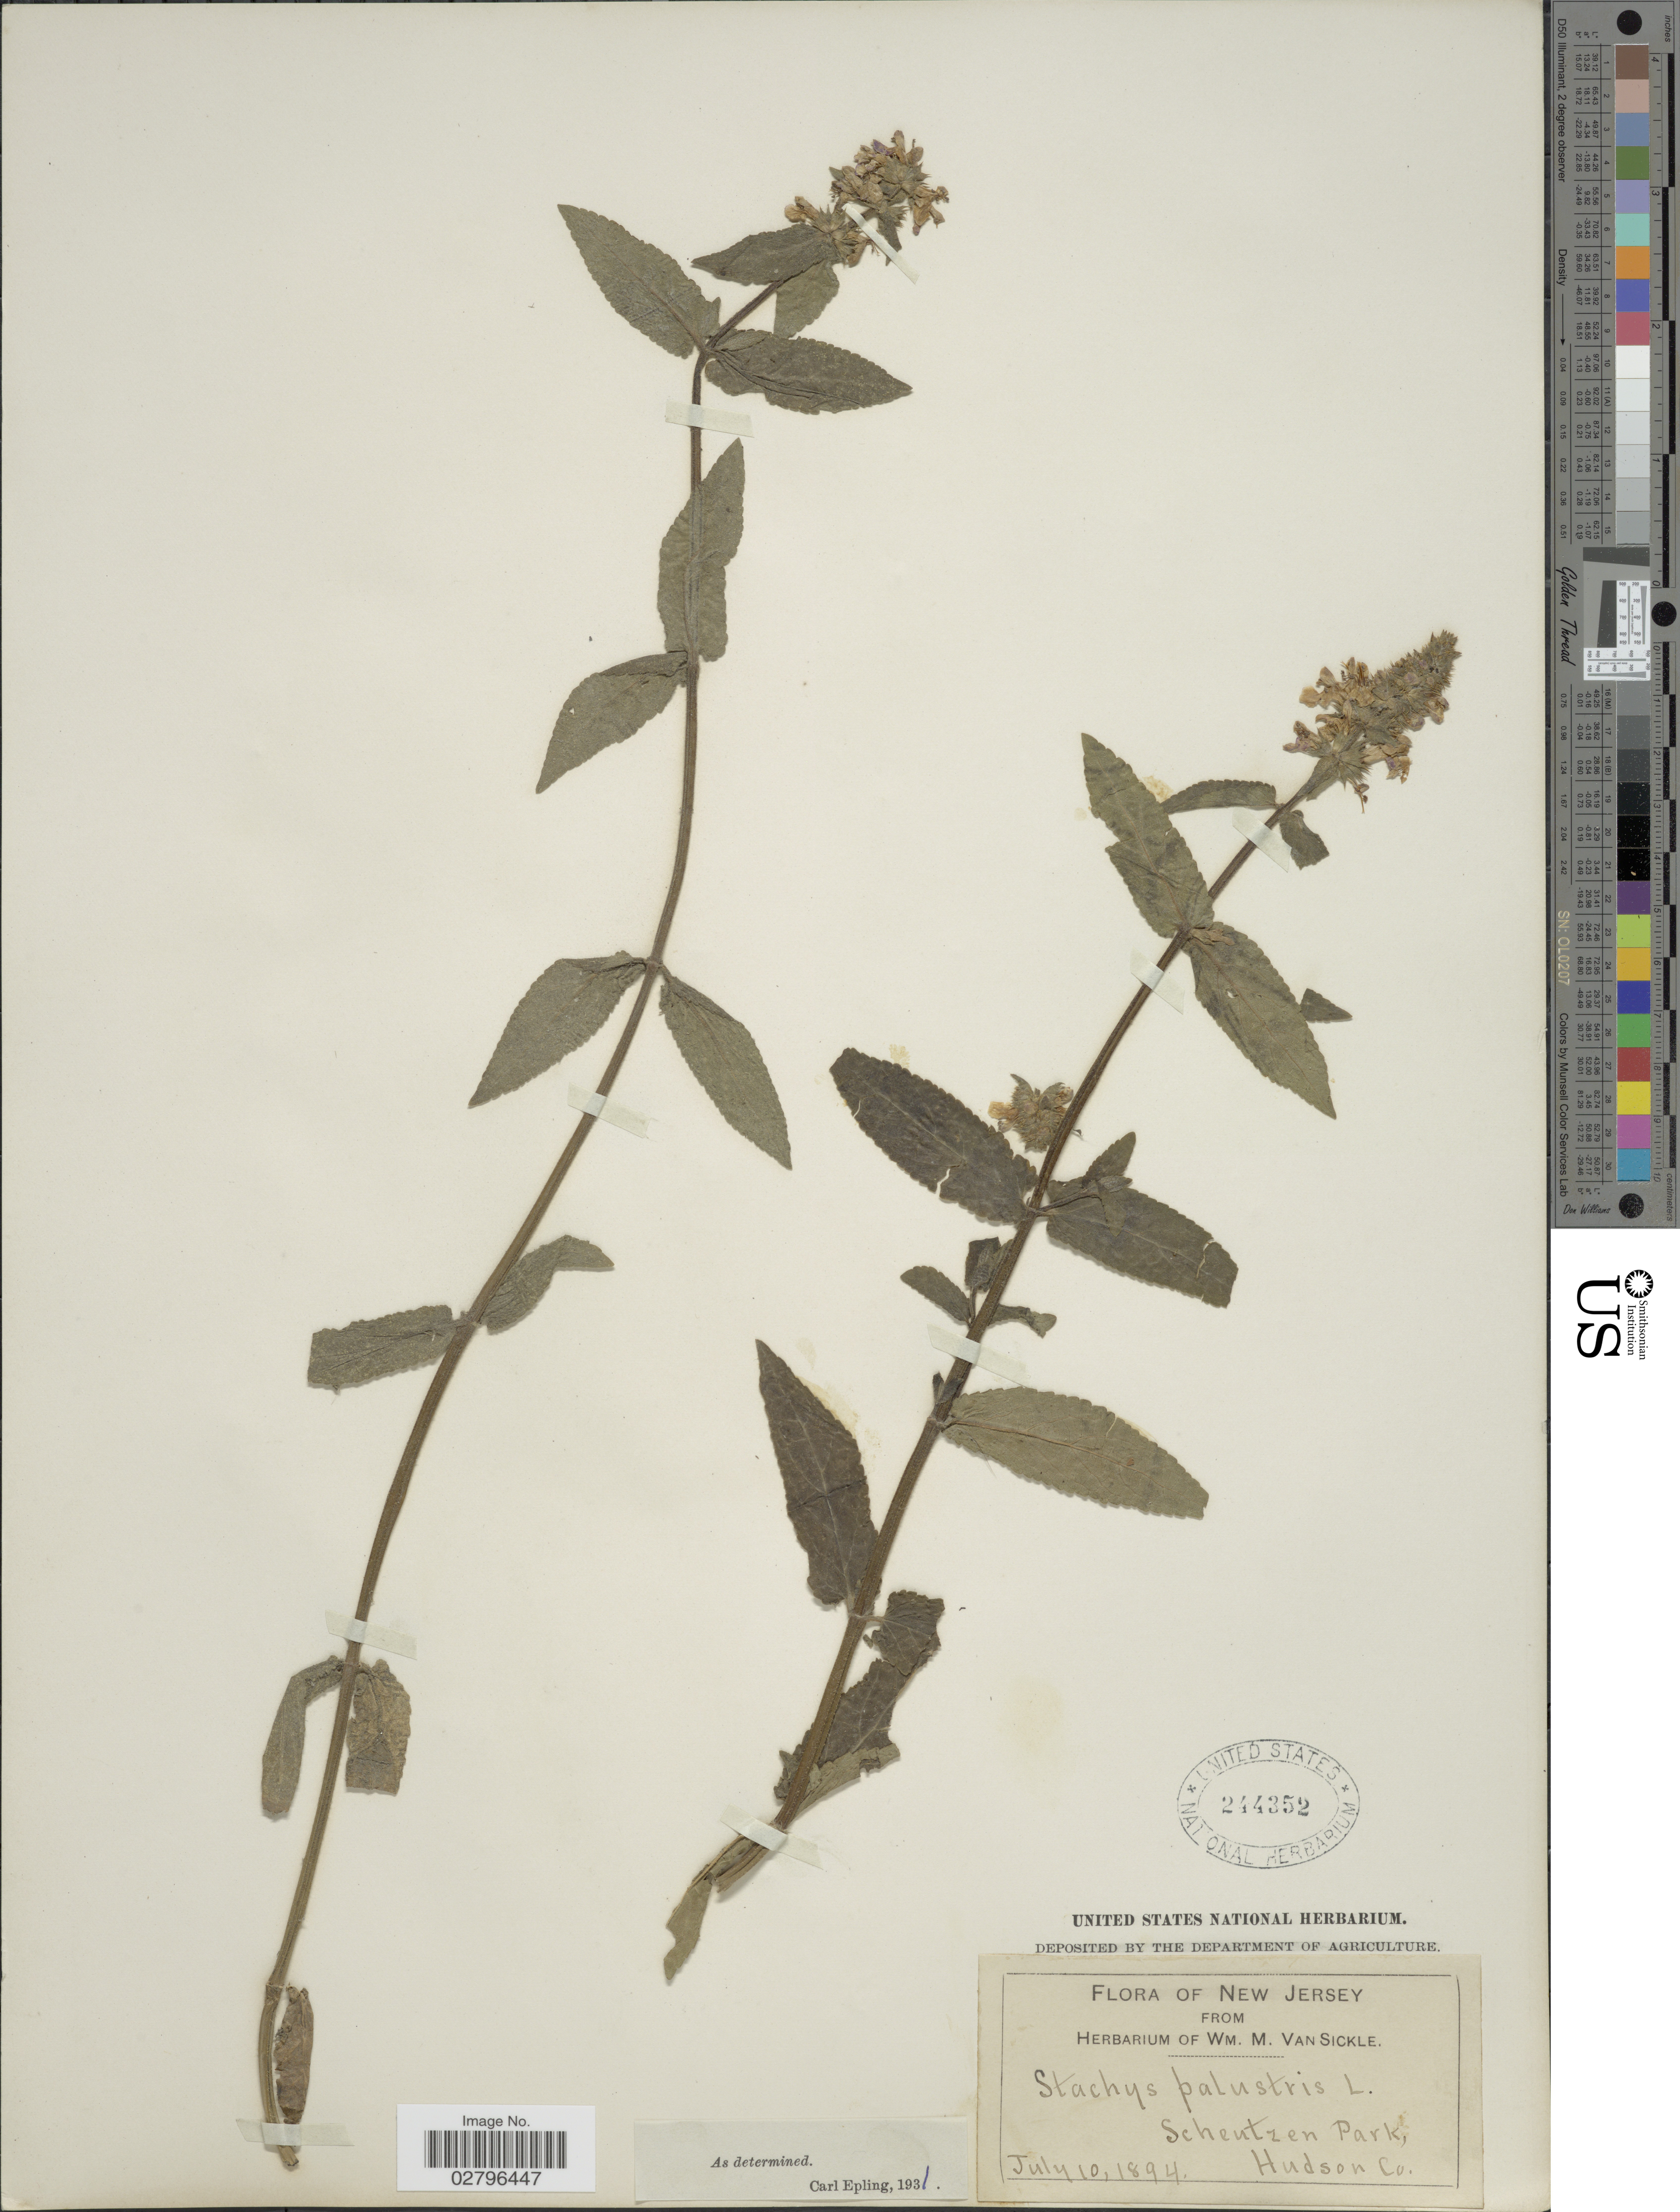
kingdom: Plantae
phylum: Tracheophyta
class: Magnoliopsida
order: Lamiales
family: Lamiaceae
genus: Stachys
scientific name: Stachys palustris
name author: L.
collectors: ex herb. Wm. M. Van Sickle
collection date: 1894-07-10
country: United States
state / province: New Jersey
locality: Scheutzen Park, Hudson Co.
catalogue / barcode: US 244352